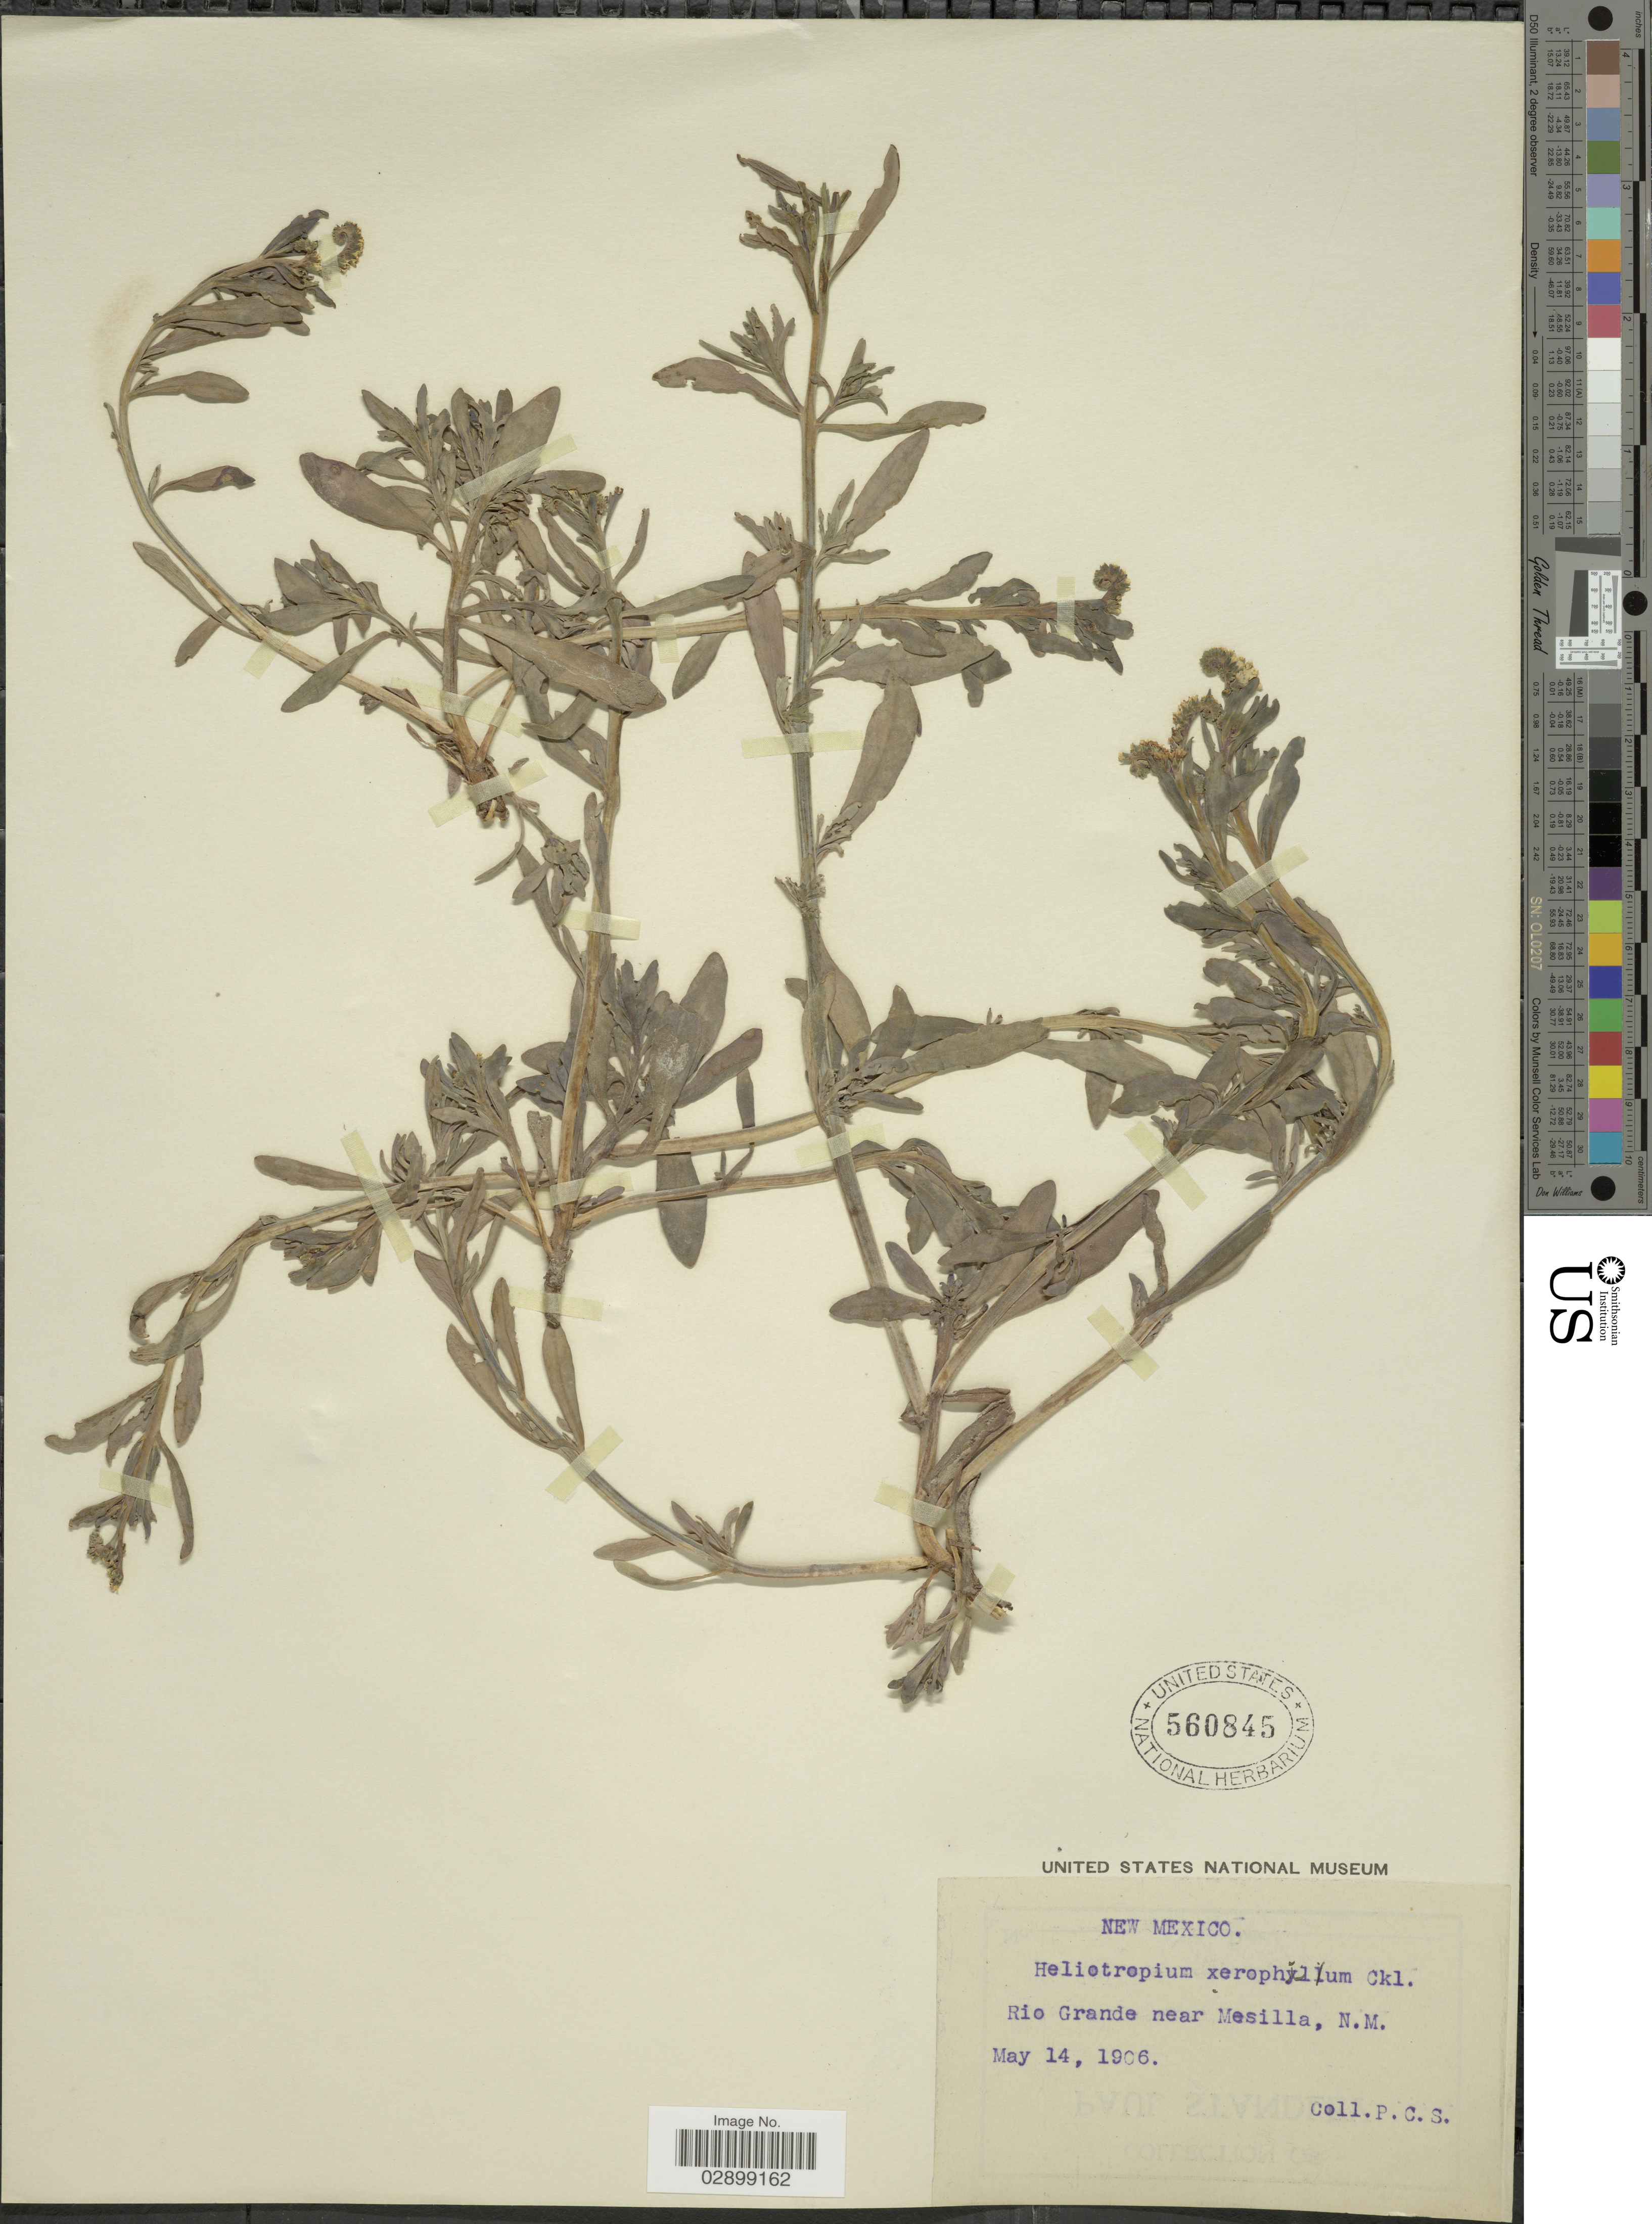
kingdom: Plantae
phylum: Tracheophyta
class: Magnoliopsida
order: Boraginales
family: Heliotropiaceae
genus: Heliotropium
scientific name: Heliotropium curassavicum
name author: L.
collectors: P. C. S.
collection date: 1906-05-14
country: United States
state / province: New Mexico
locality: Rio Grande near Mesilla.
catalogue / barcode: US 560845